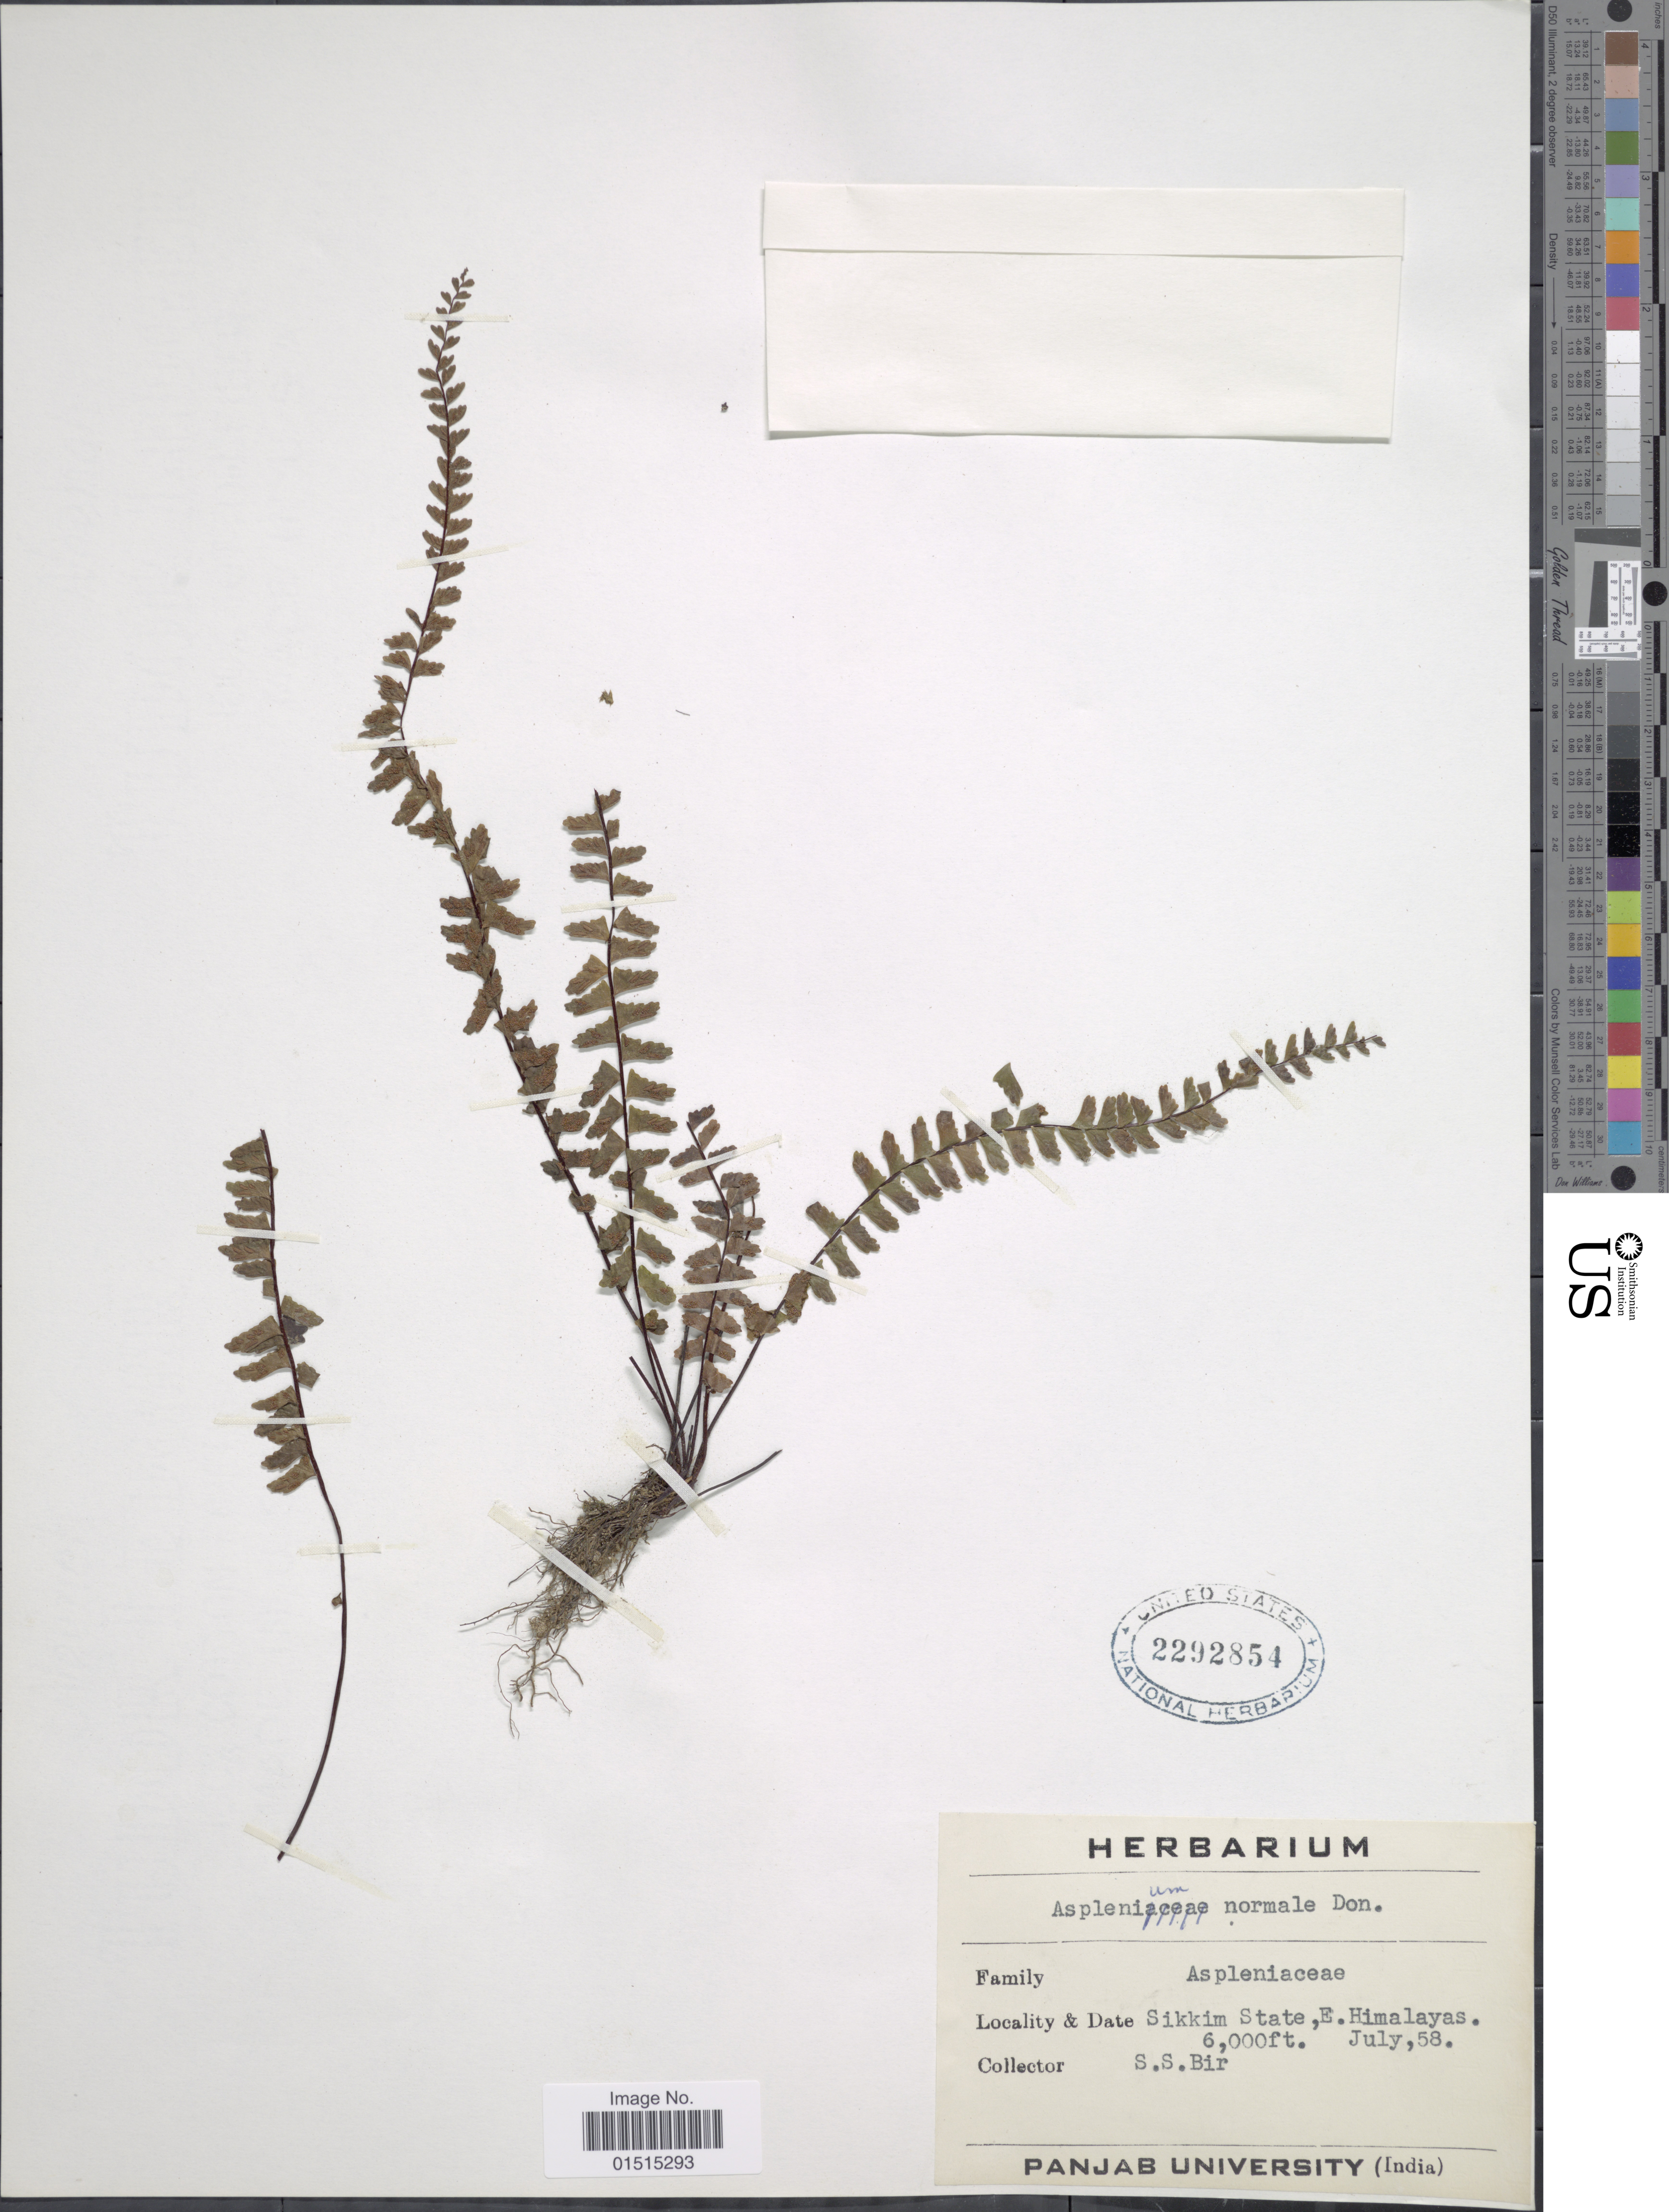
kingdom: Plantae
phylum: Tracheophyta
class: Polypodiopsida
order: Polypodiales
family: Aspleniaceae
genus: Asplenium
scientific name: Asplenium normale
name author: D. Don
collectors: S. S. Bir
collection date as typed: Transcribed d/m/y: /7/58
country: India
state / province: Sikkim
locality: E. Himalayas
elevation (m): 1829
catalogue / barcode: US 2292854